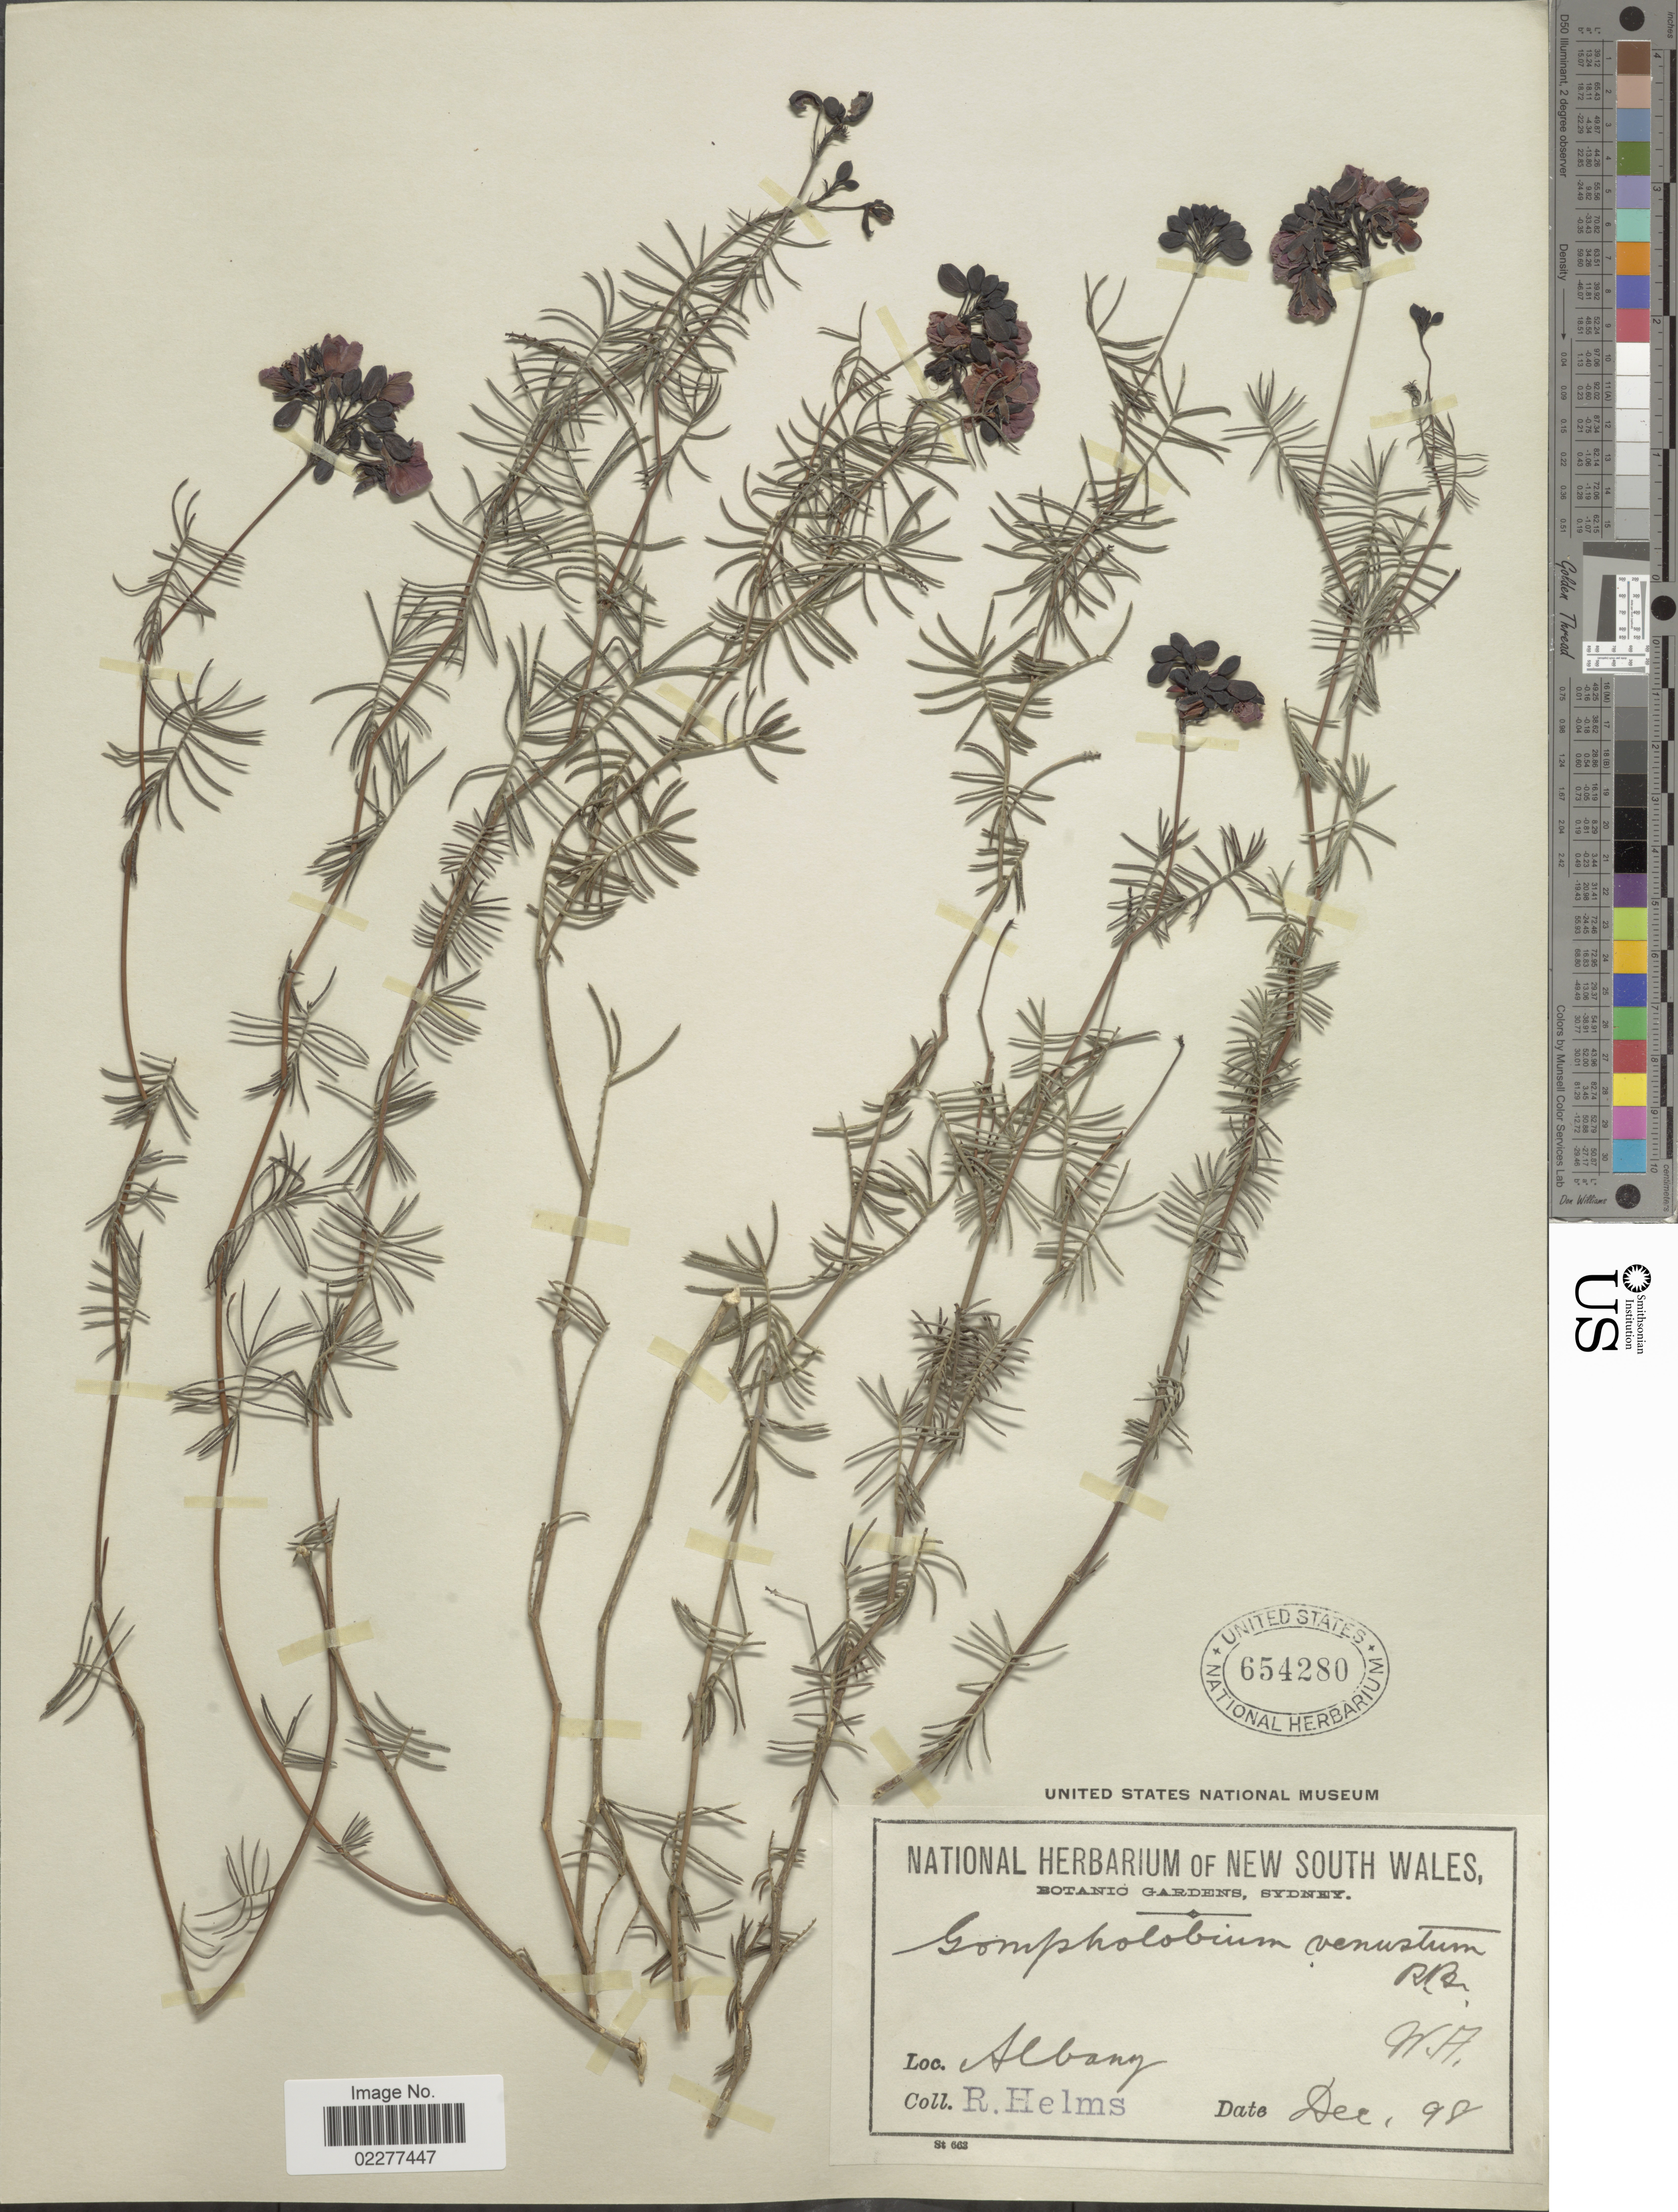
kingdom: Plantae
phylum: Tracheophyta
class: Magnoliopsida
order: Fabales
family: Fabaceae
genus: Gompholobium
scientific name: Gompholobium venustum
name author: R. Br.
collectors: R. Helms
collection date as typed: Transcribed d/m/y: /12/98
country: Australia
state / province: Western Australia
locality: Albang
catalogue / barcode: US 654280